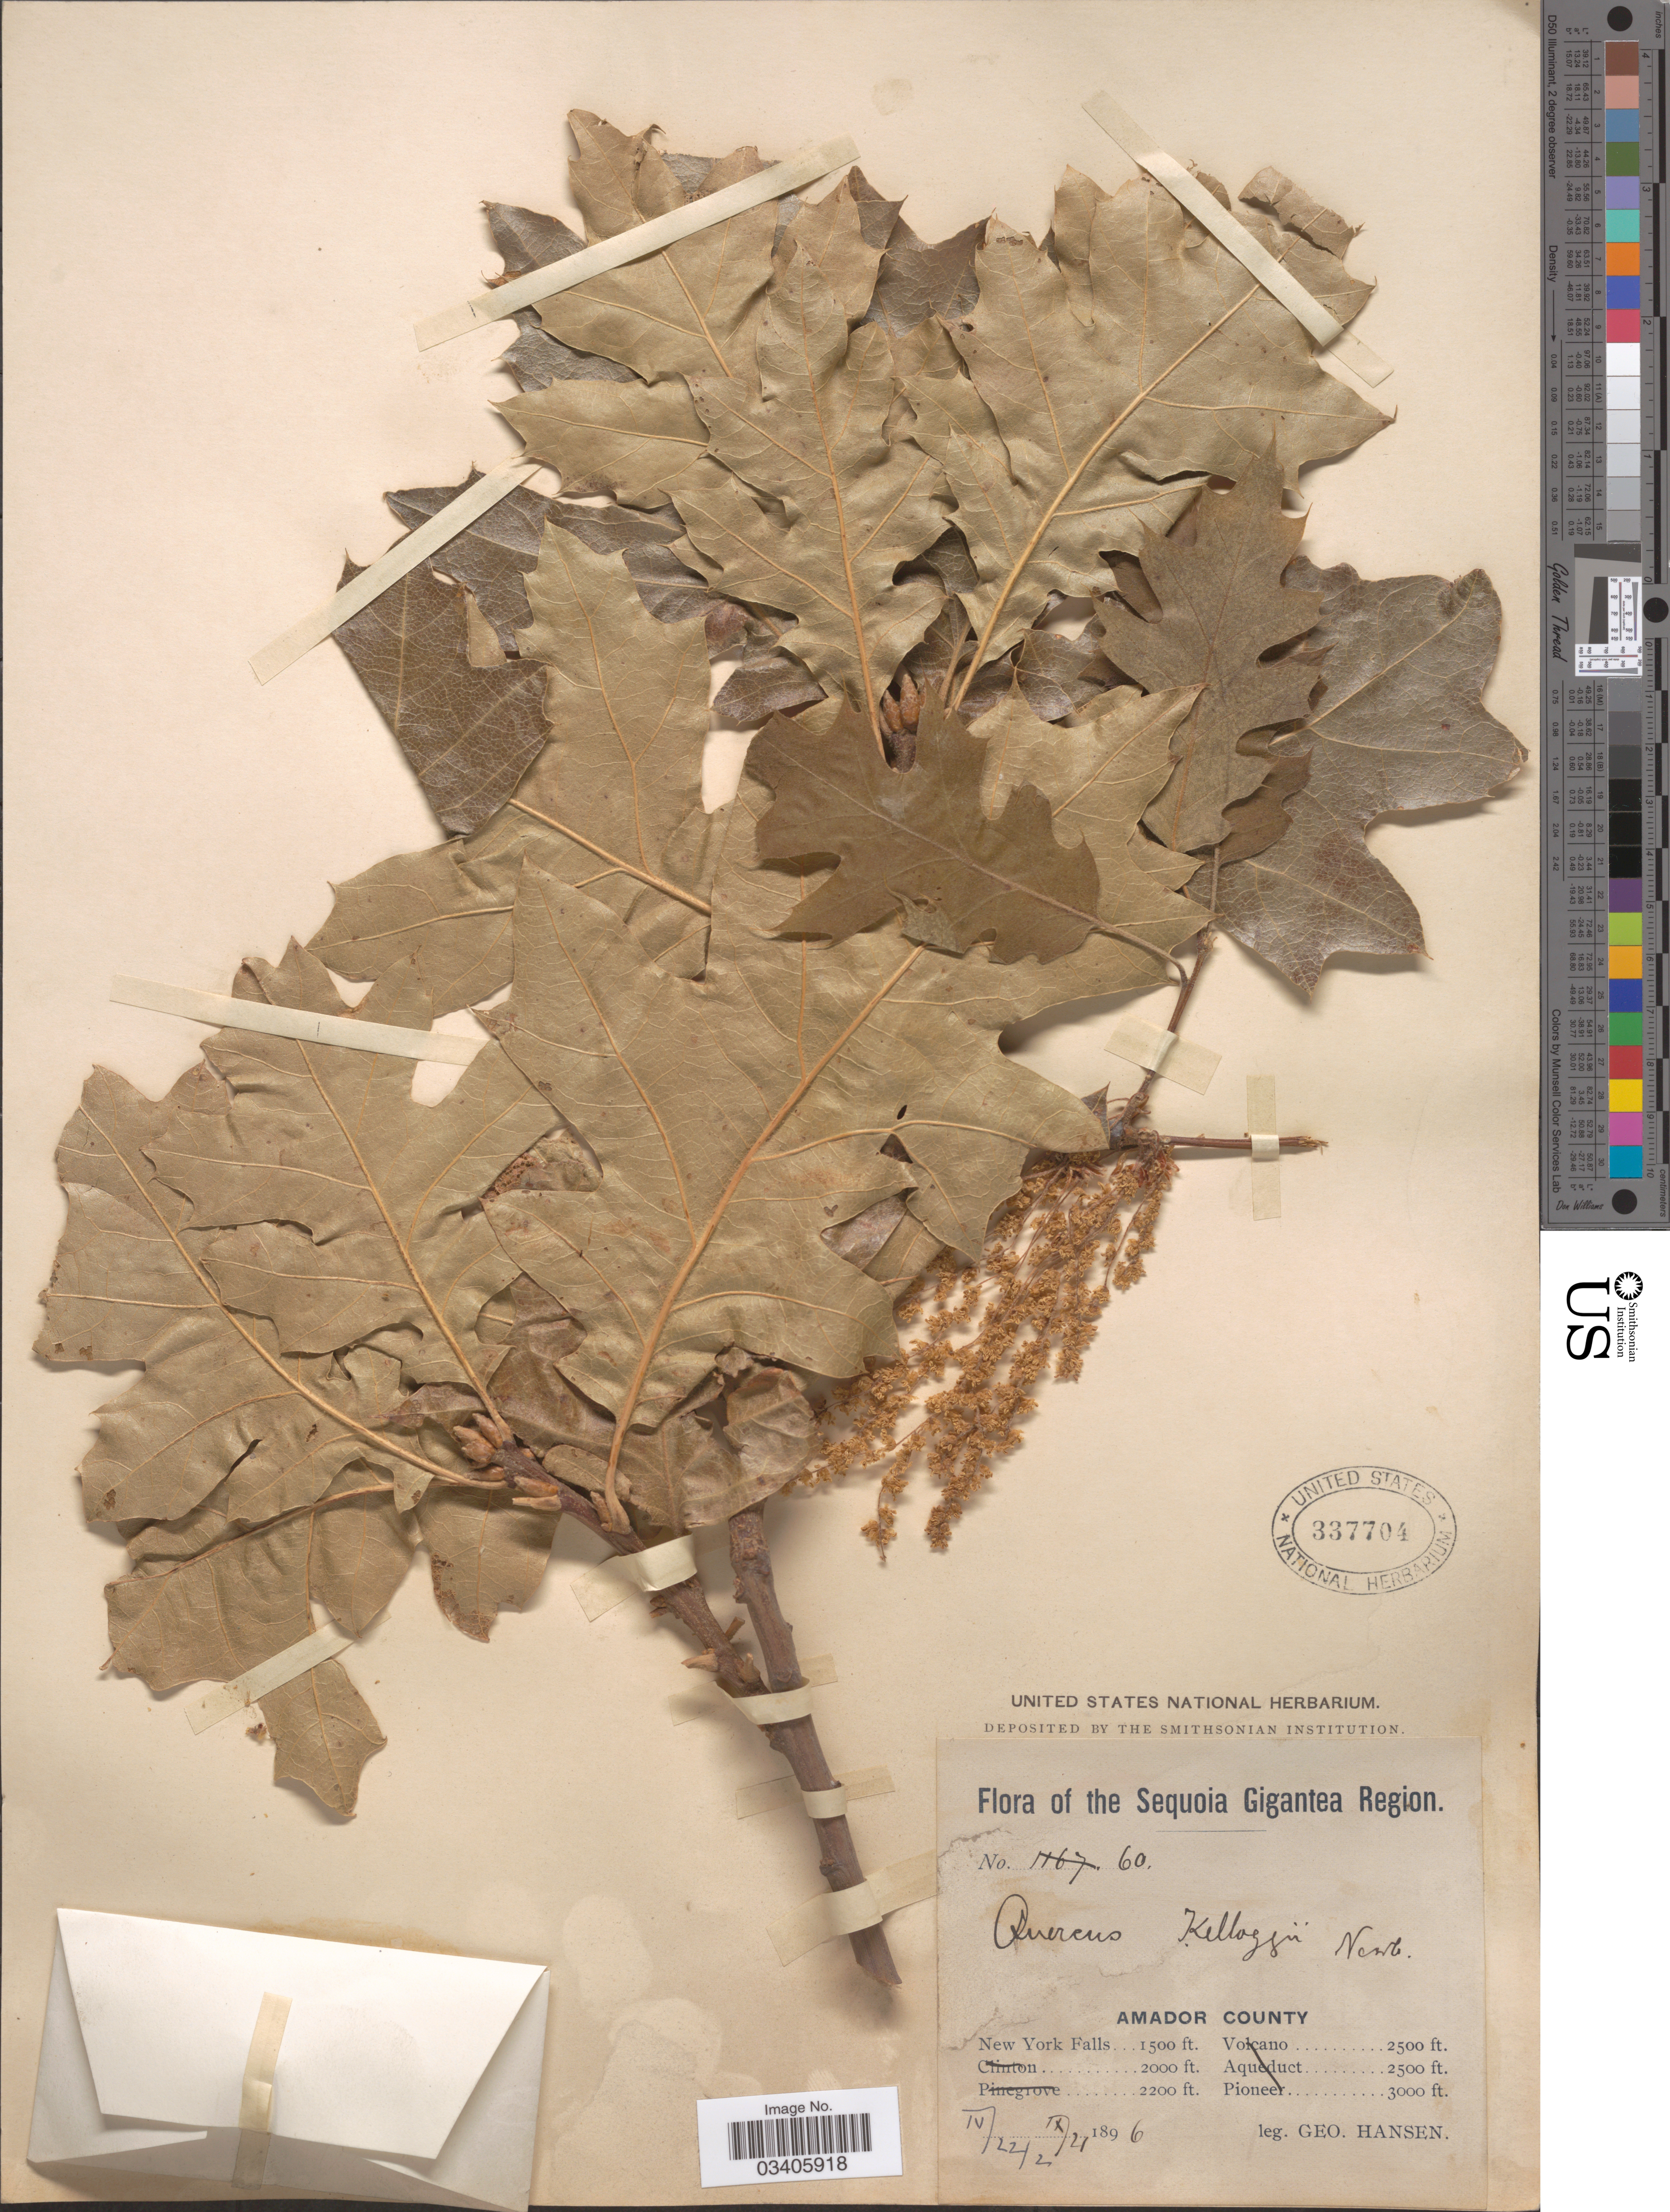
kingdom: Plantae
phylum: Tracheophyta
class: Magnoliopsida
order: Fagales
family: Fagaceae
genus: Quercus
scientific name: Quercus kelloggii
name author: Newb.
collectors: G. Hansen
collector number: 60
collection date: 1896-04-02/1896-09-21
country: United States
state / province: California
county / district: Amador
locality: The Sequoia Gigantea Region. Amador County. New York Falls.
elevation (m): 457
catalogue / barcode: US 337704